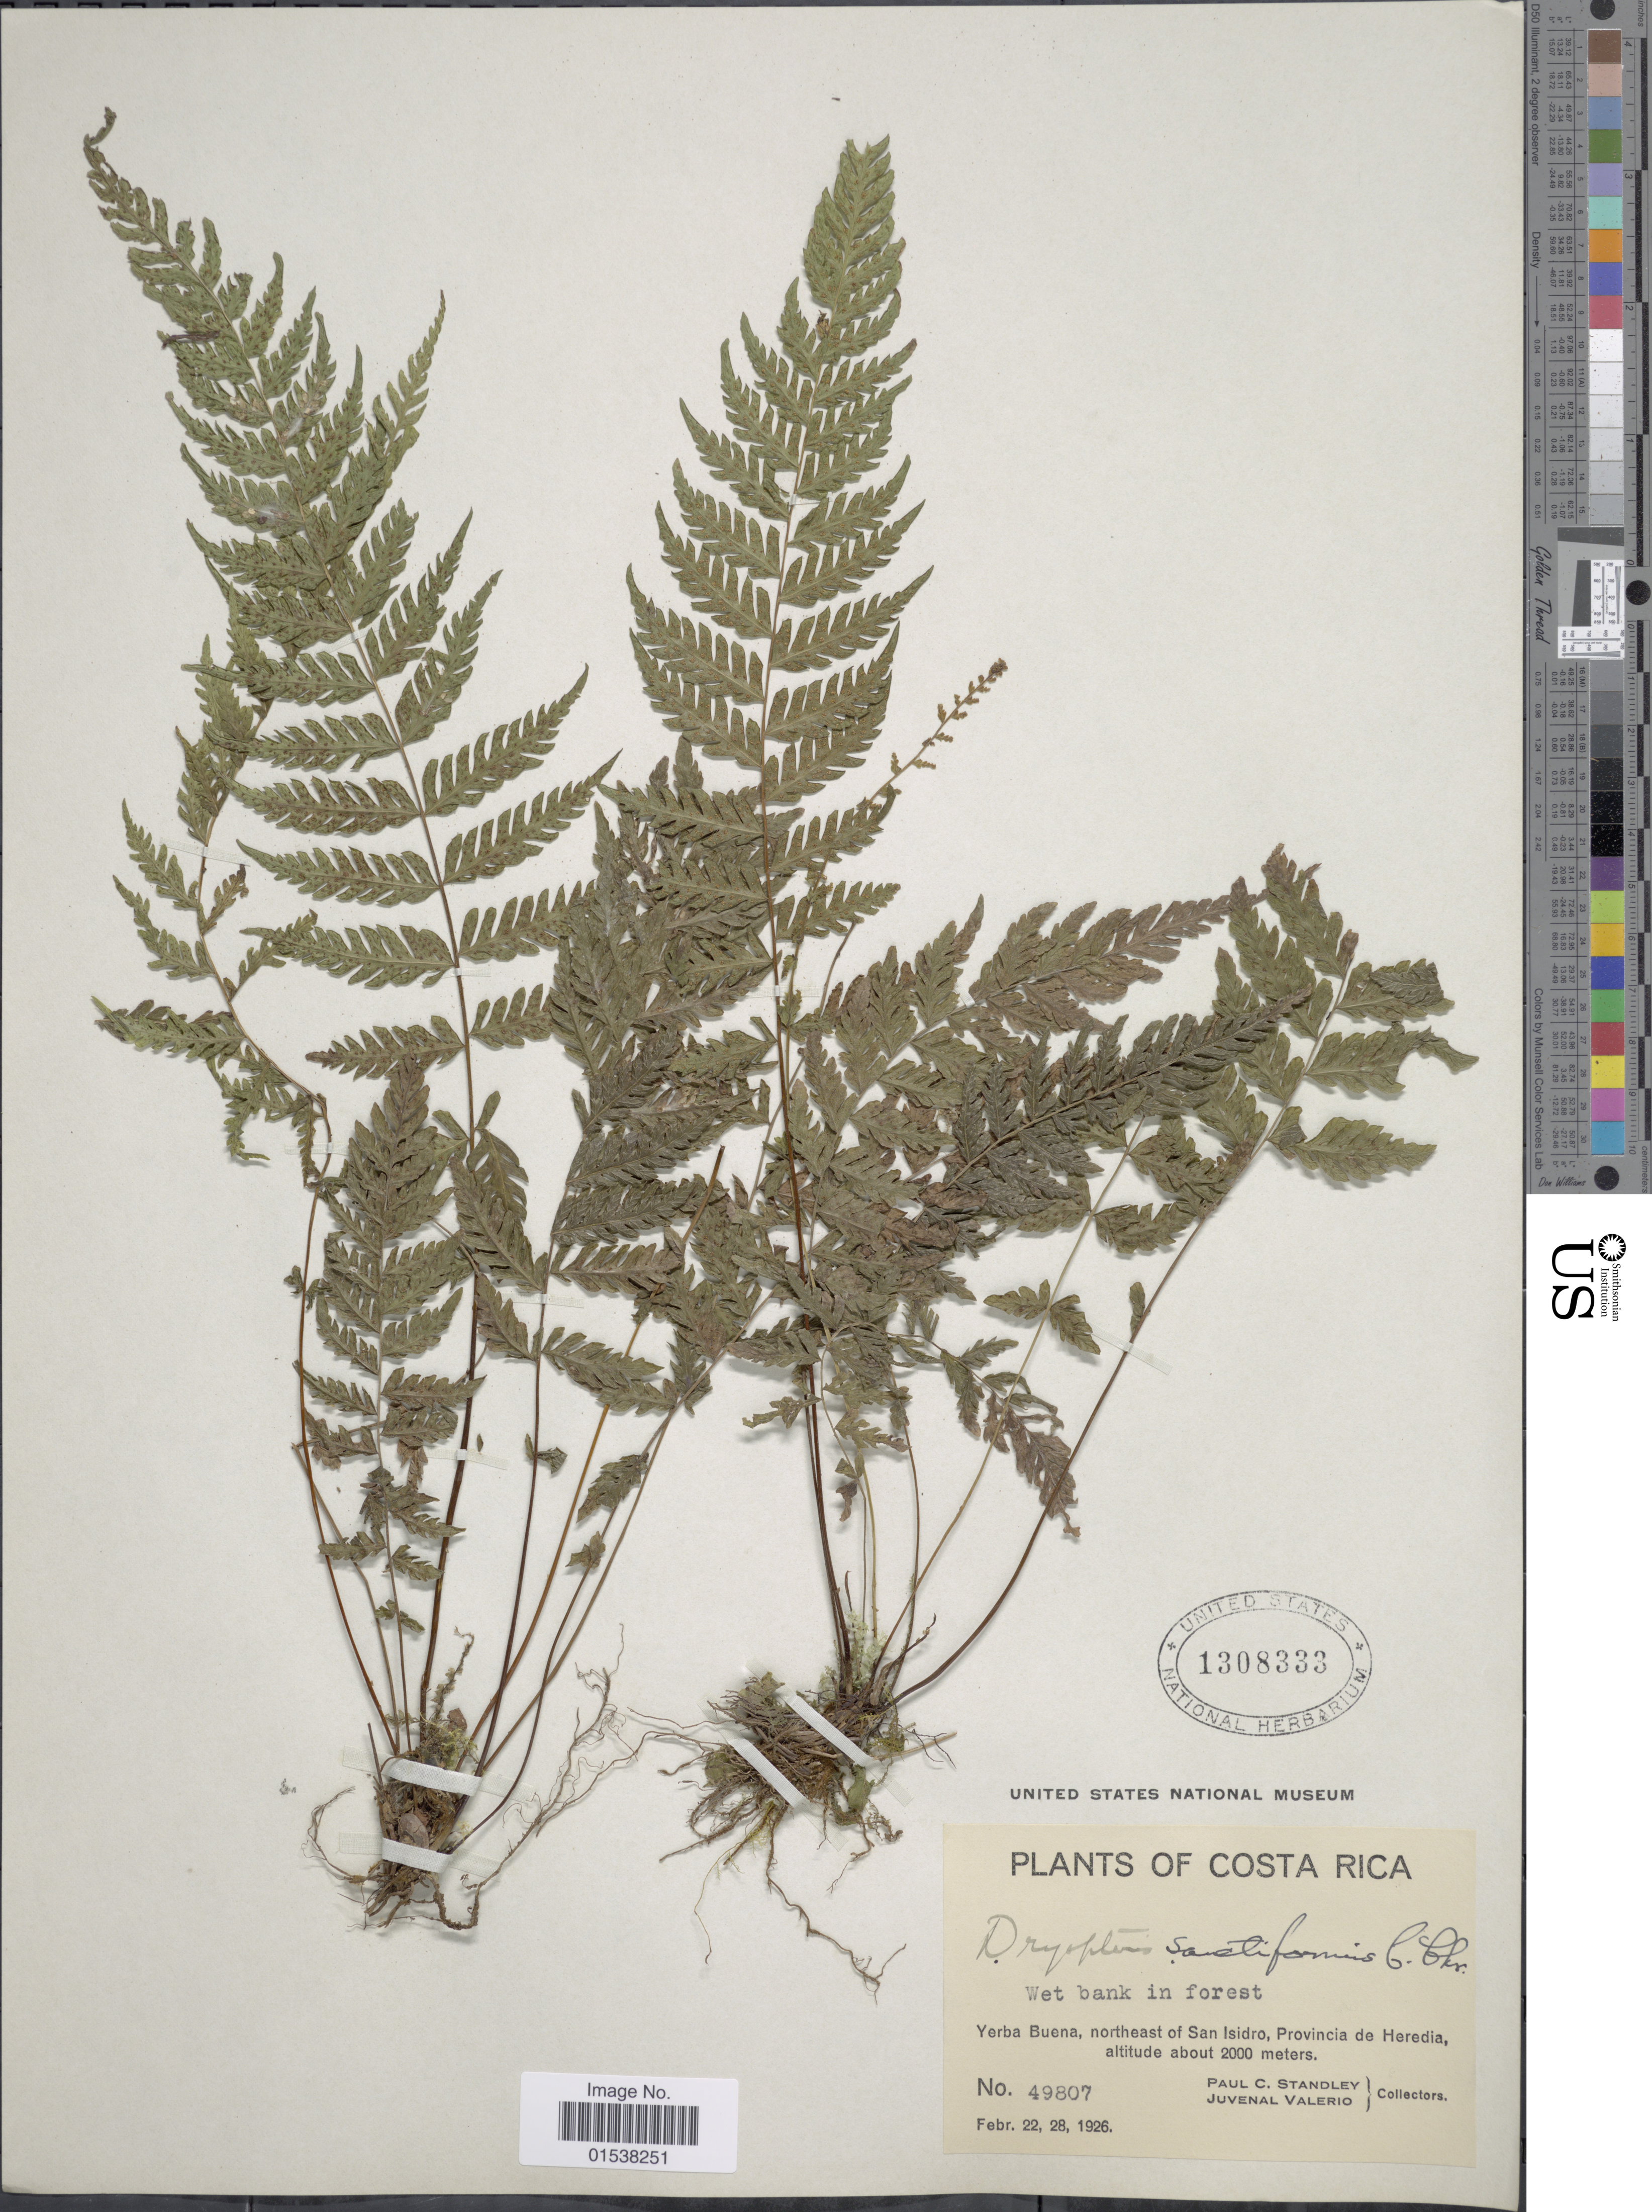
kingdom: Plantae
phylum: Tracheophyta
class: Polypodiopsida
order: Polypodiales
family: Thelypteridaceae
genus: Amauropelta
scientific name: Amauropelta cinerea (Sodiro) comb. nov., ined. 2015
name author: (Sodiro)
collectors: P. C. Standley & J. Valerio R.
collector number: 49807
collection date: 1926-02-22/1926-02-28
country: Costa Rica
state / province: Heredia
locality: Yerba Buena, northeast of San Isidro, provincia de Heredia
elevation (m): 2000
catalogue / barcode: US 1308333